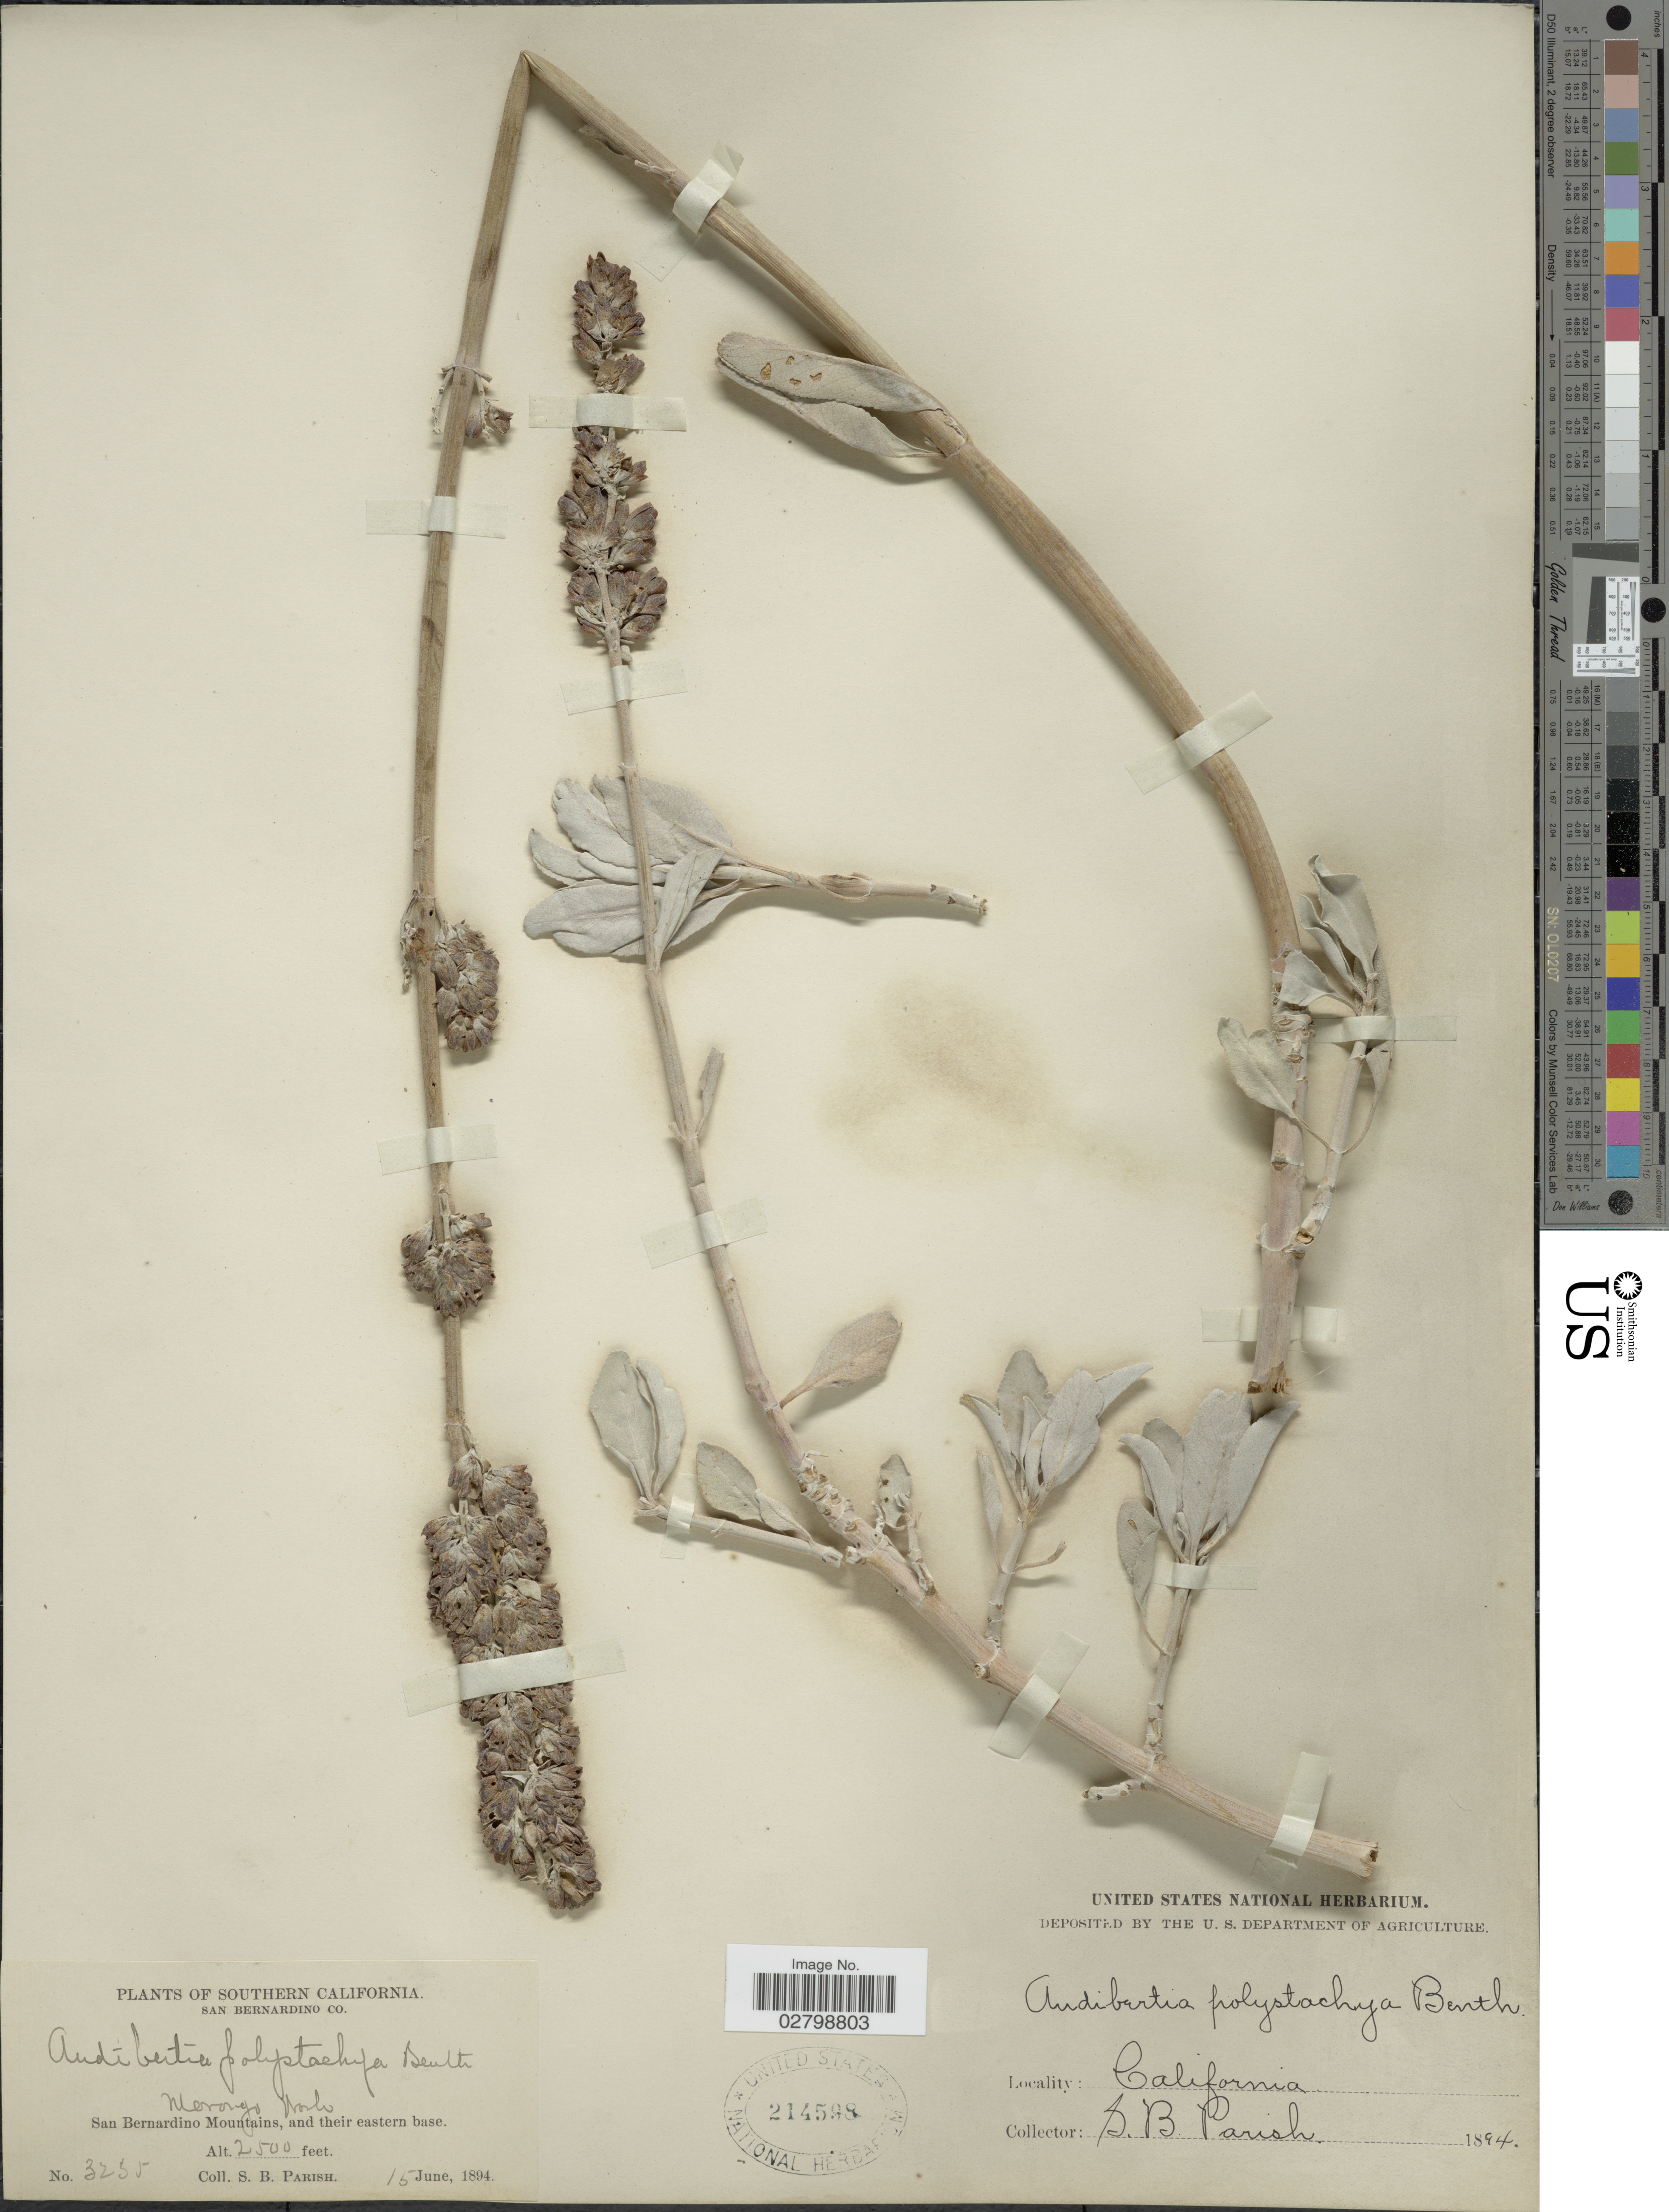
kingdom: Plantae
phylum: Tracheophyta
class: Magnoliopsida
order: Lamiales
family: Lamiaceae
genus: Salvia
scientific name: Salvia apiana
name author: Jeps.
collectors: S. B. Parish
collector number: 3255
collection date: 1894-06-15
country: United States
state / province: California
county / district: San Bernardino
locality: Southern California, San Bernardino Co., San Bernardino Mountains, and their eastern base.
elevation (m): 762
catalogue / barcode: US 214598